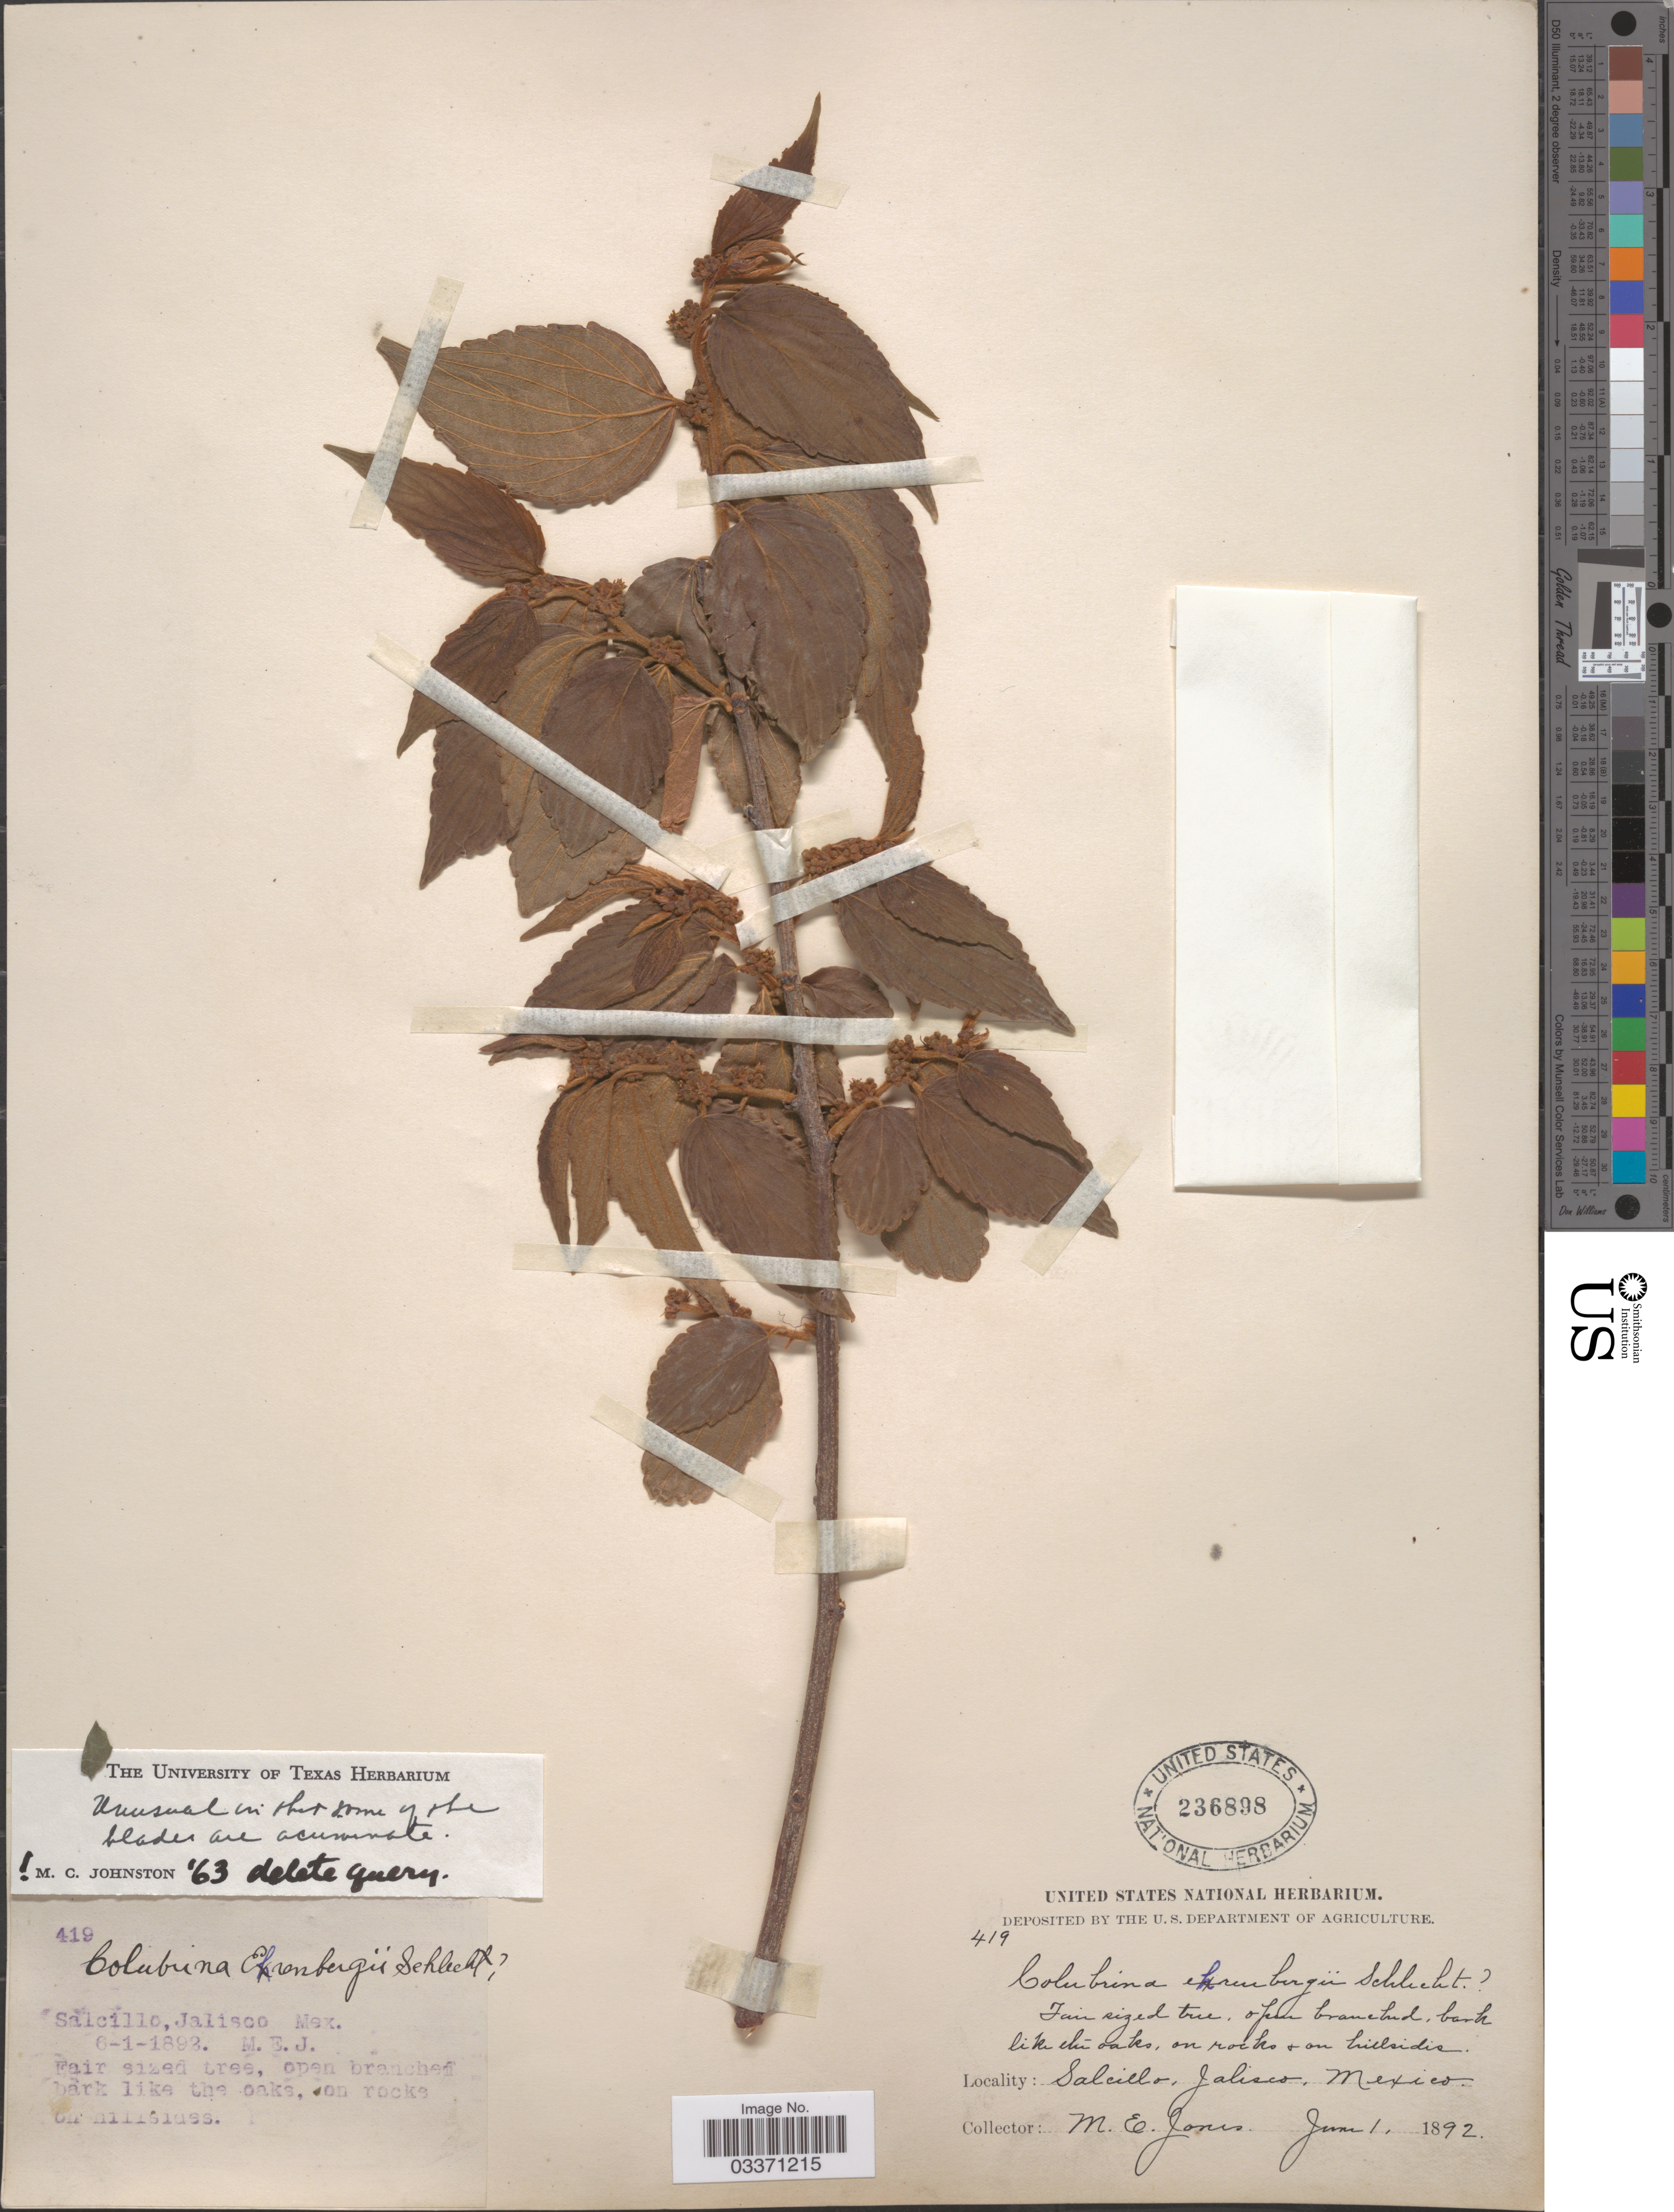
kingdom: Plantae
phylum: Tracheophyta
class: Magnoliopsida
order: Rosales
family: Rhamnaceae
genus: Colubrina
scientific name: Colubrina ehrenbergii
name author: Schltdl.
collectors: M. E. Jones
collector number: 419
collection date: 1892-06-01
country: Mexico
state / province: Jalisco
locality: Salcillo.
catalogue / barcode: US 236898